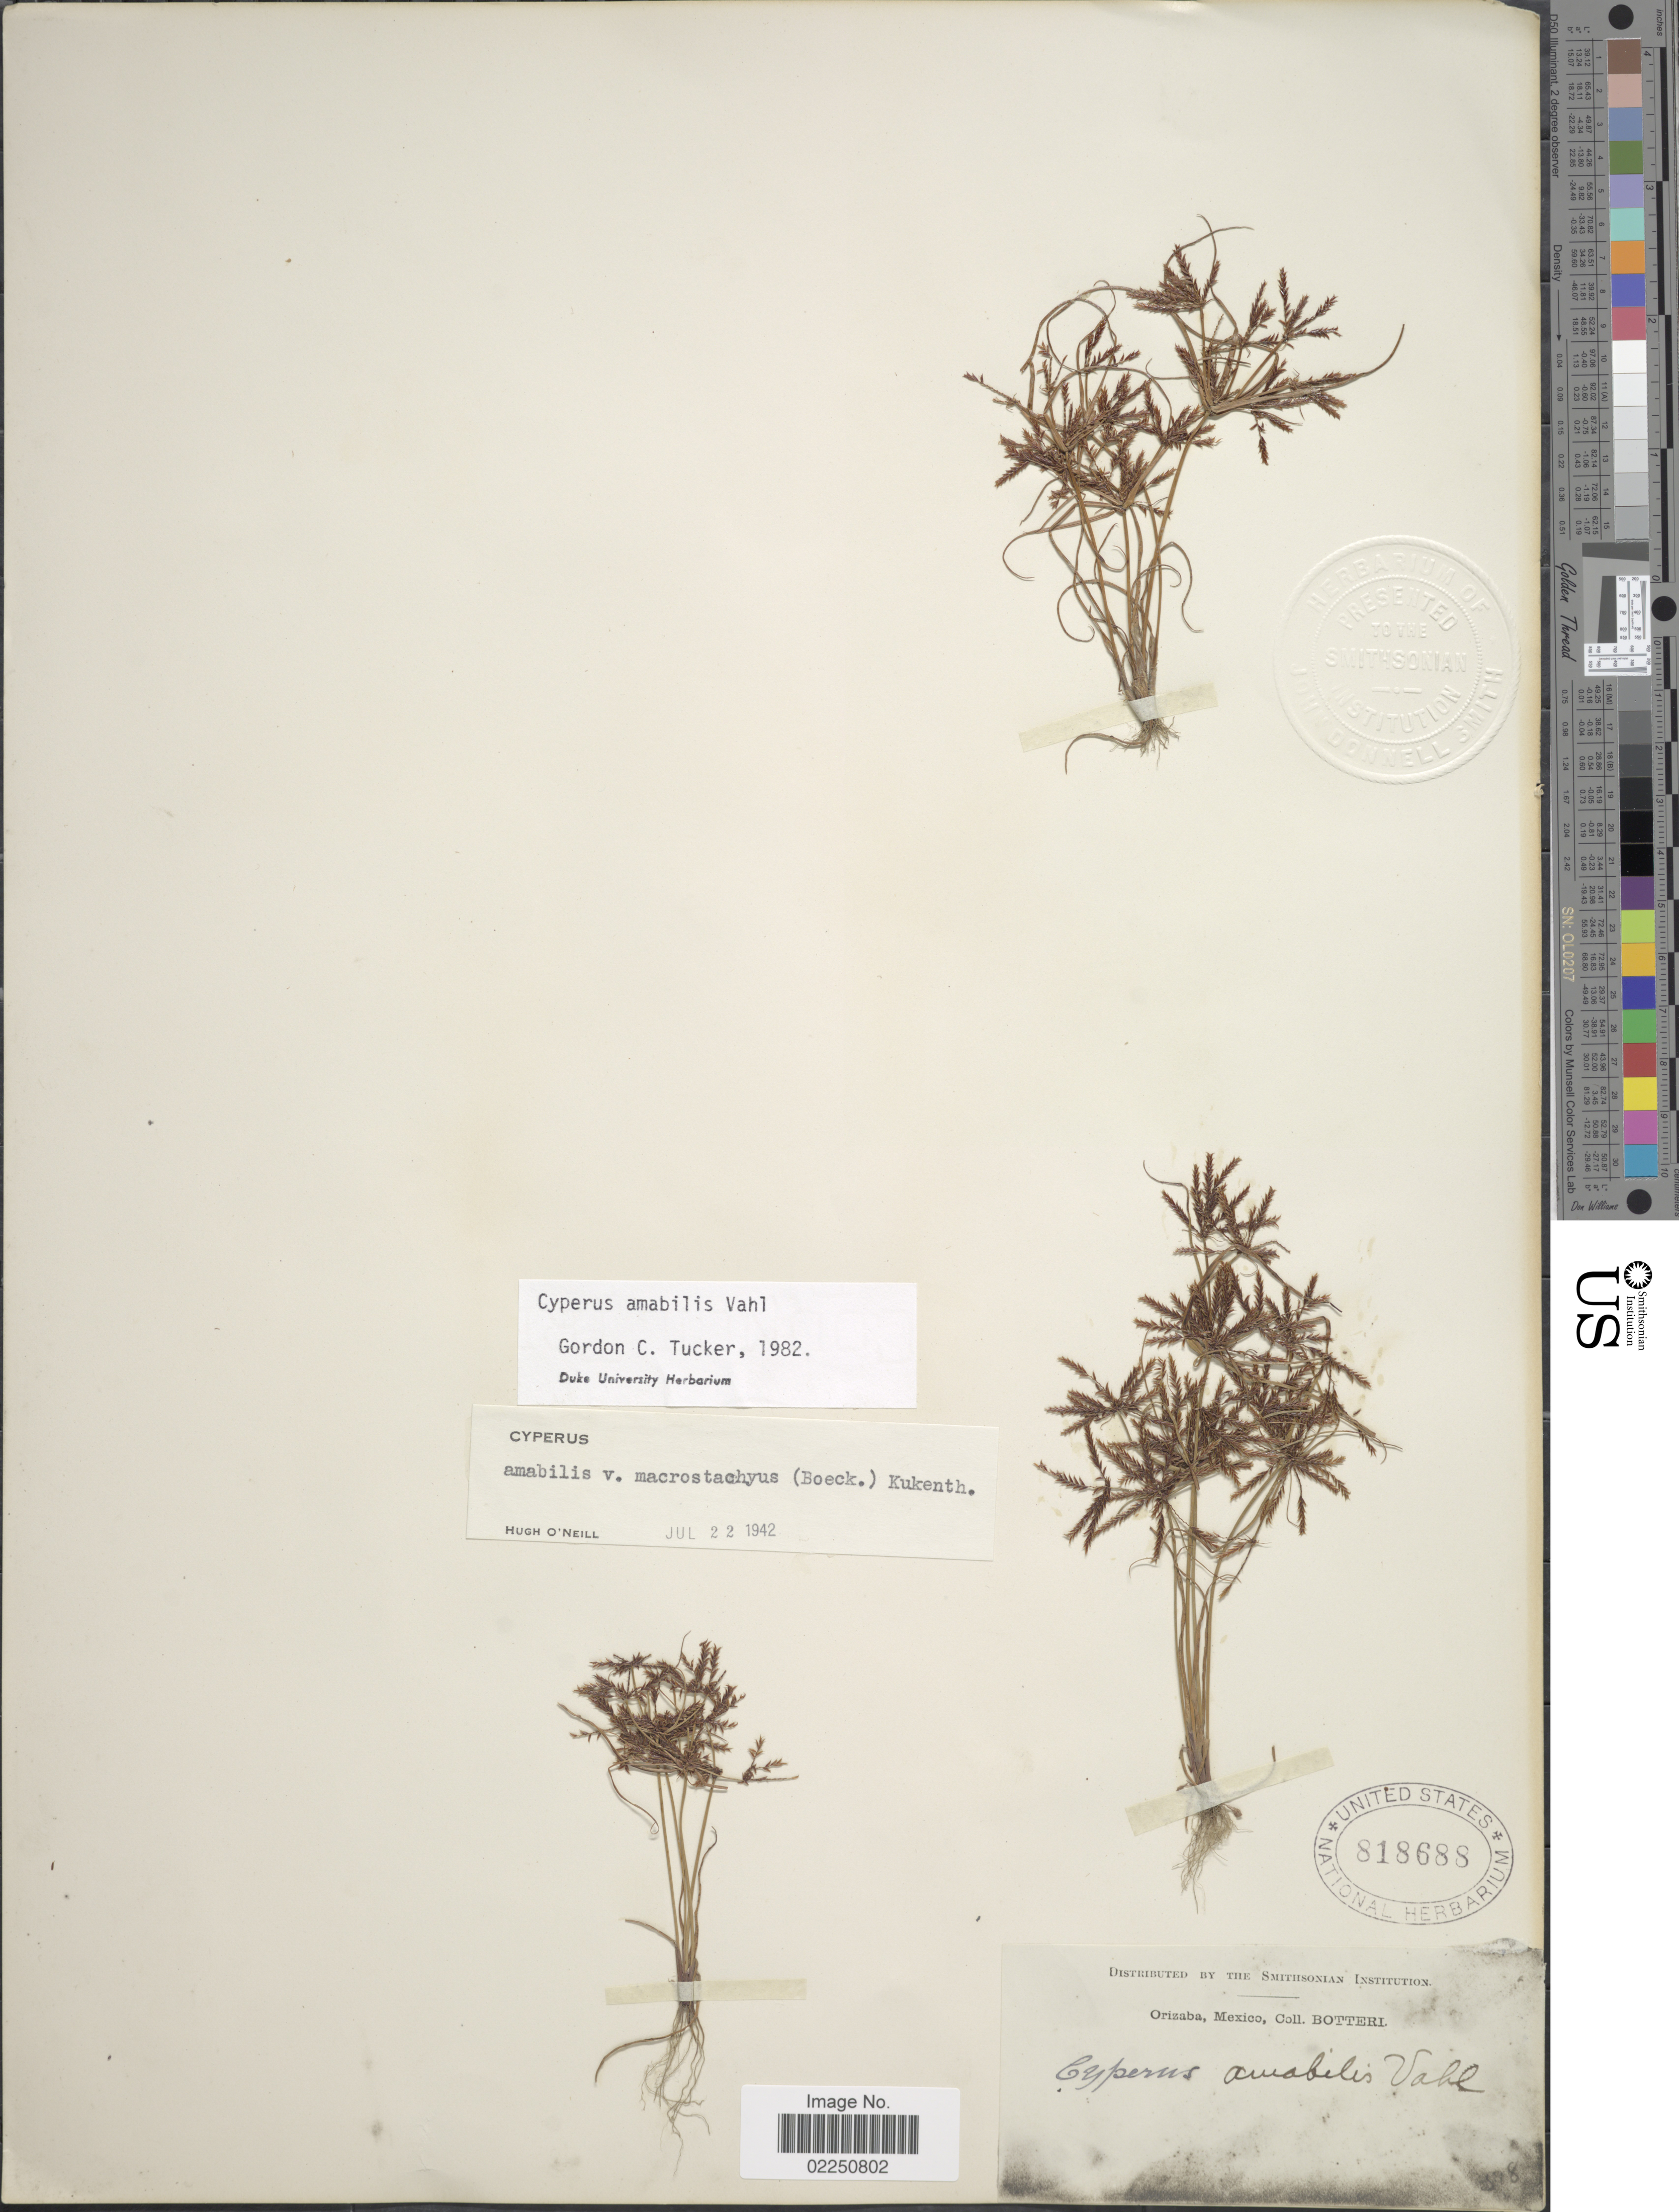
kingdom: Plantae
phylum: Tracheophyta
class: Liliopsida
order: Poales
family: Cyperaceae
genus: Cyperus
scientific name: Cyperus amabilis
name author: Vahl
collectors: -. Botteri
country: Mexico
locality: Orizaba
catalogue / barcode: US 818688